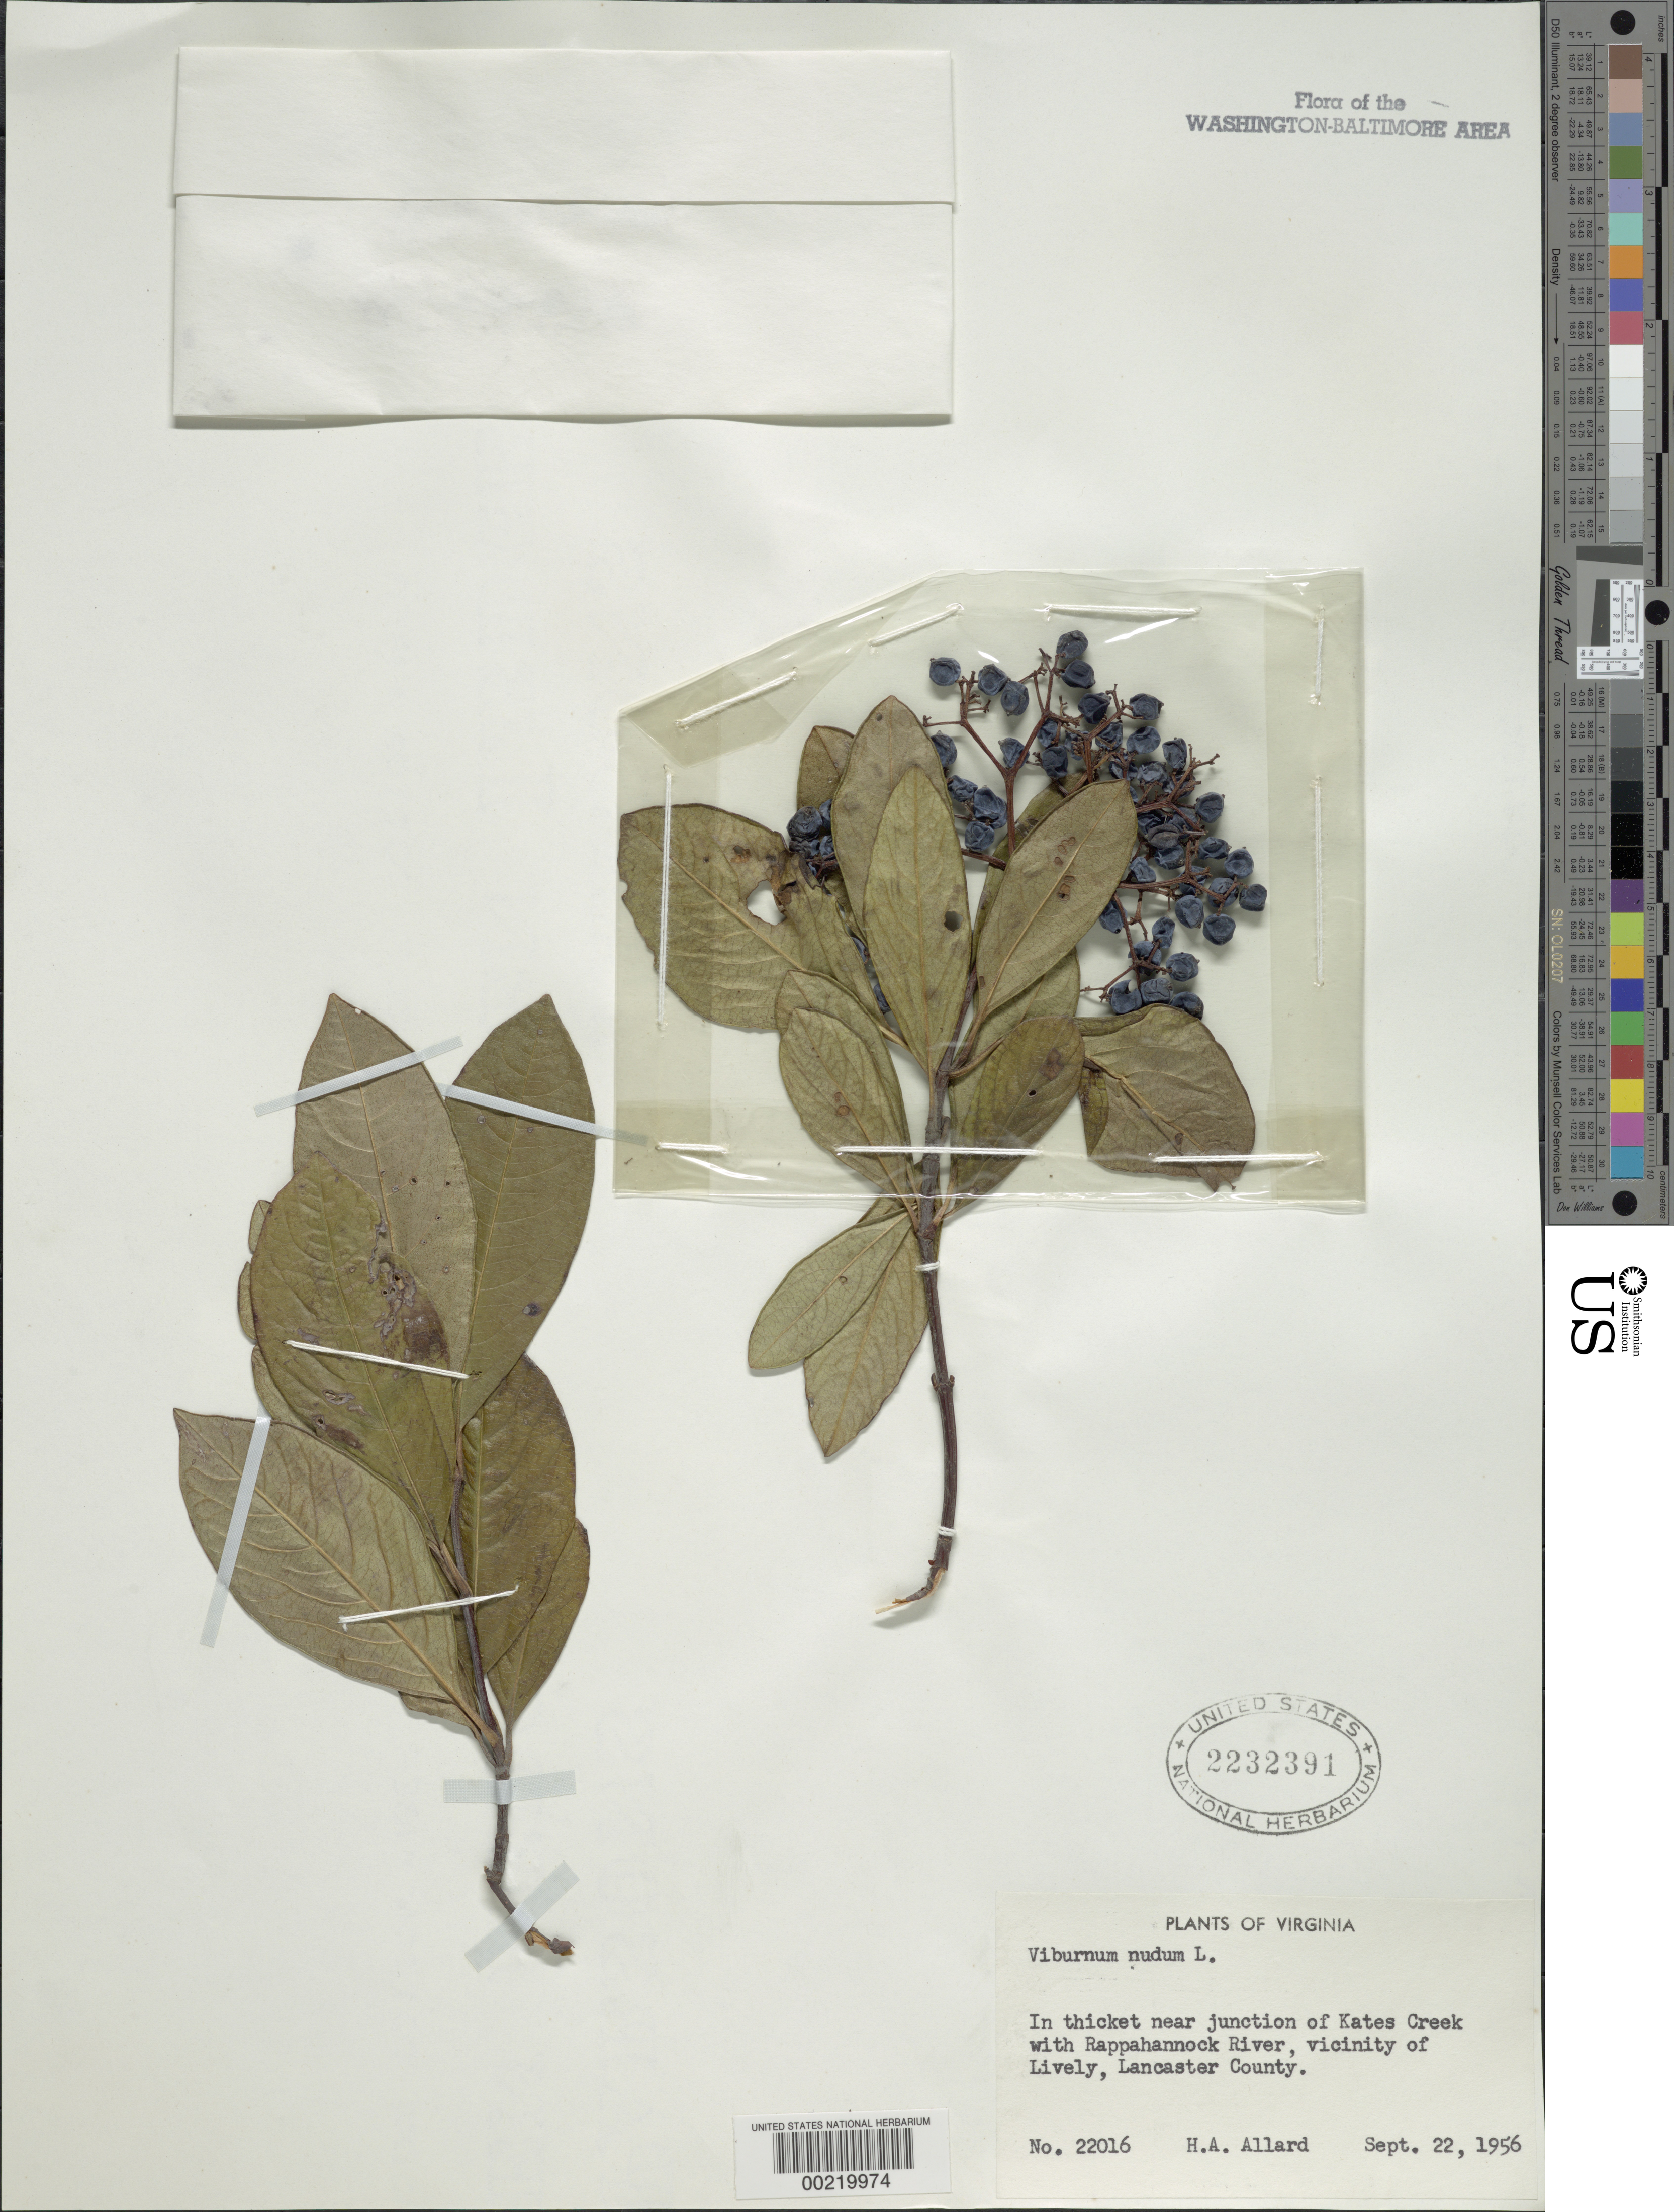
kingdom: Plantae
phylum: Tracheophyta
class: Magnoliopsida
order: Dipsacales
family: Viburnaceae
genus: Viburnum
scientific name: Viburnum nudum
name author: L.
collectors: H. A. Allard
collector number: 22016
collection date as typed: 22 Sep 1956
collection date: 1956-09-22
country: United States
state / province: Virginia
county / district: Lancaster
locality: junction of Kates Creek with Rappahannock River Lively vicinity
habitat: Thicket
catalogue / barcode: US 2232391